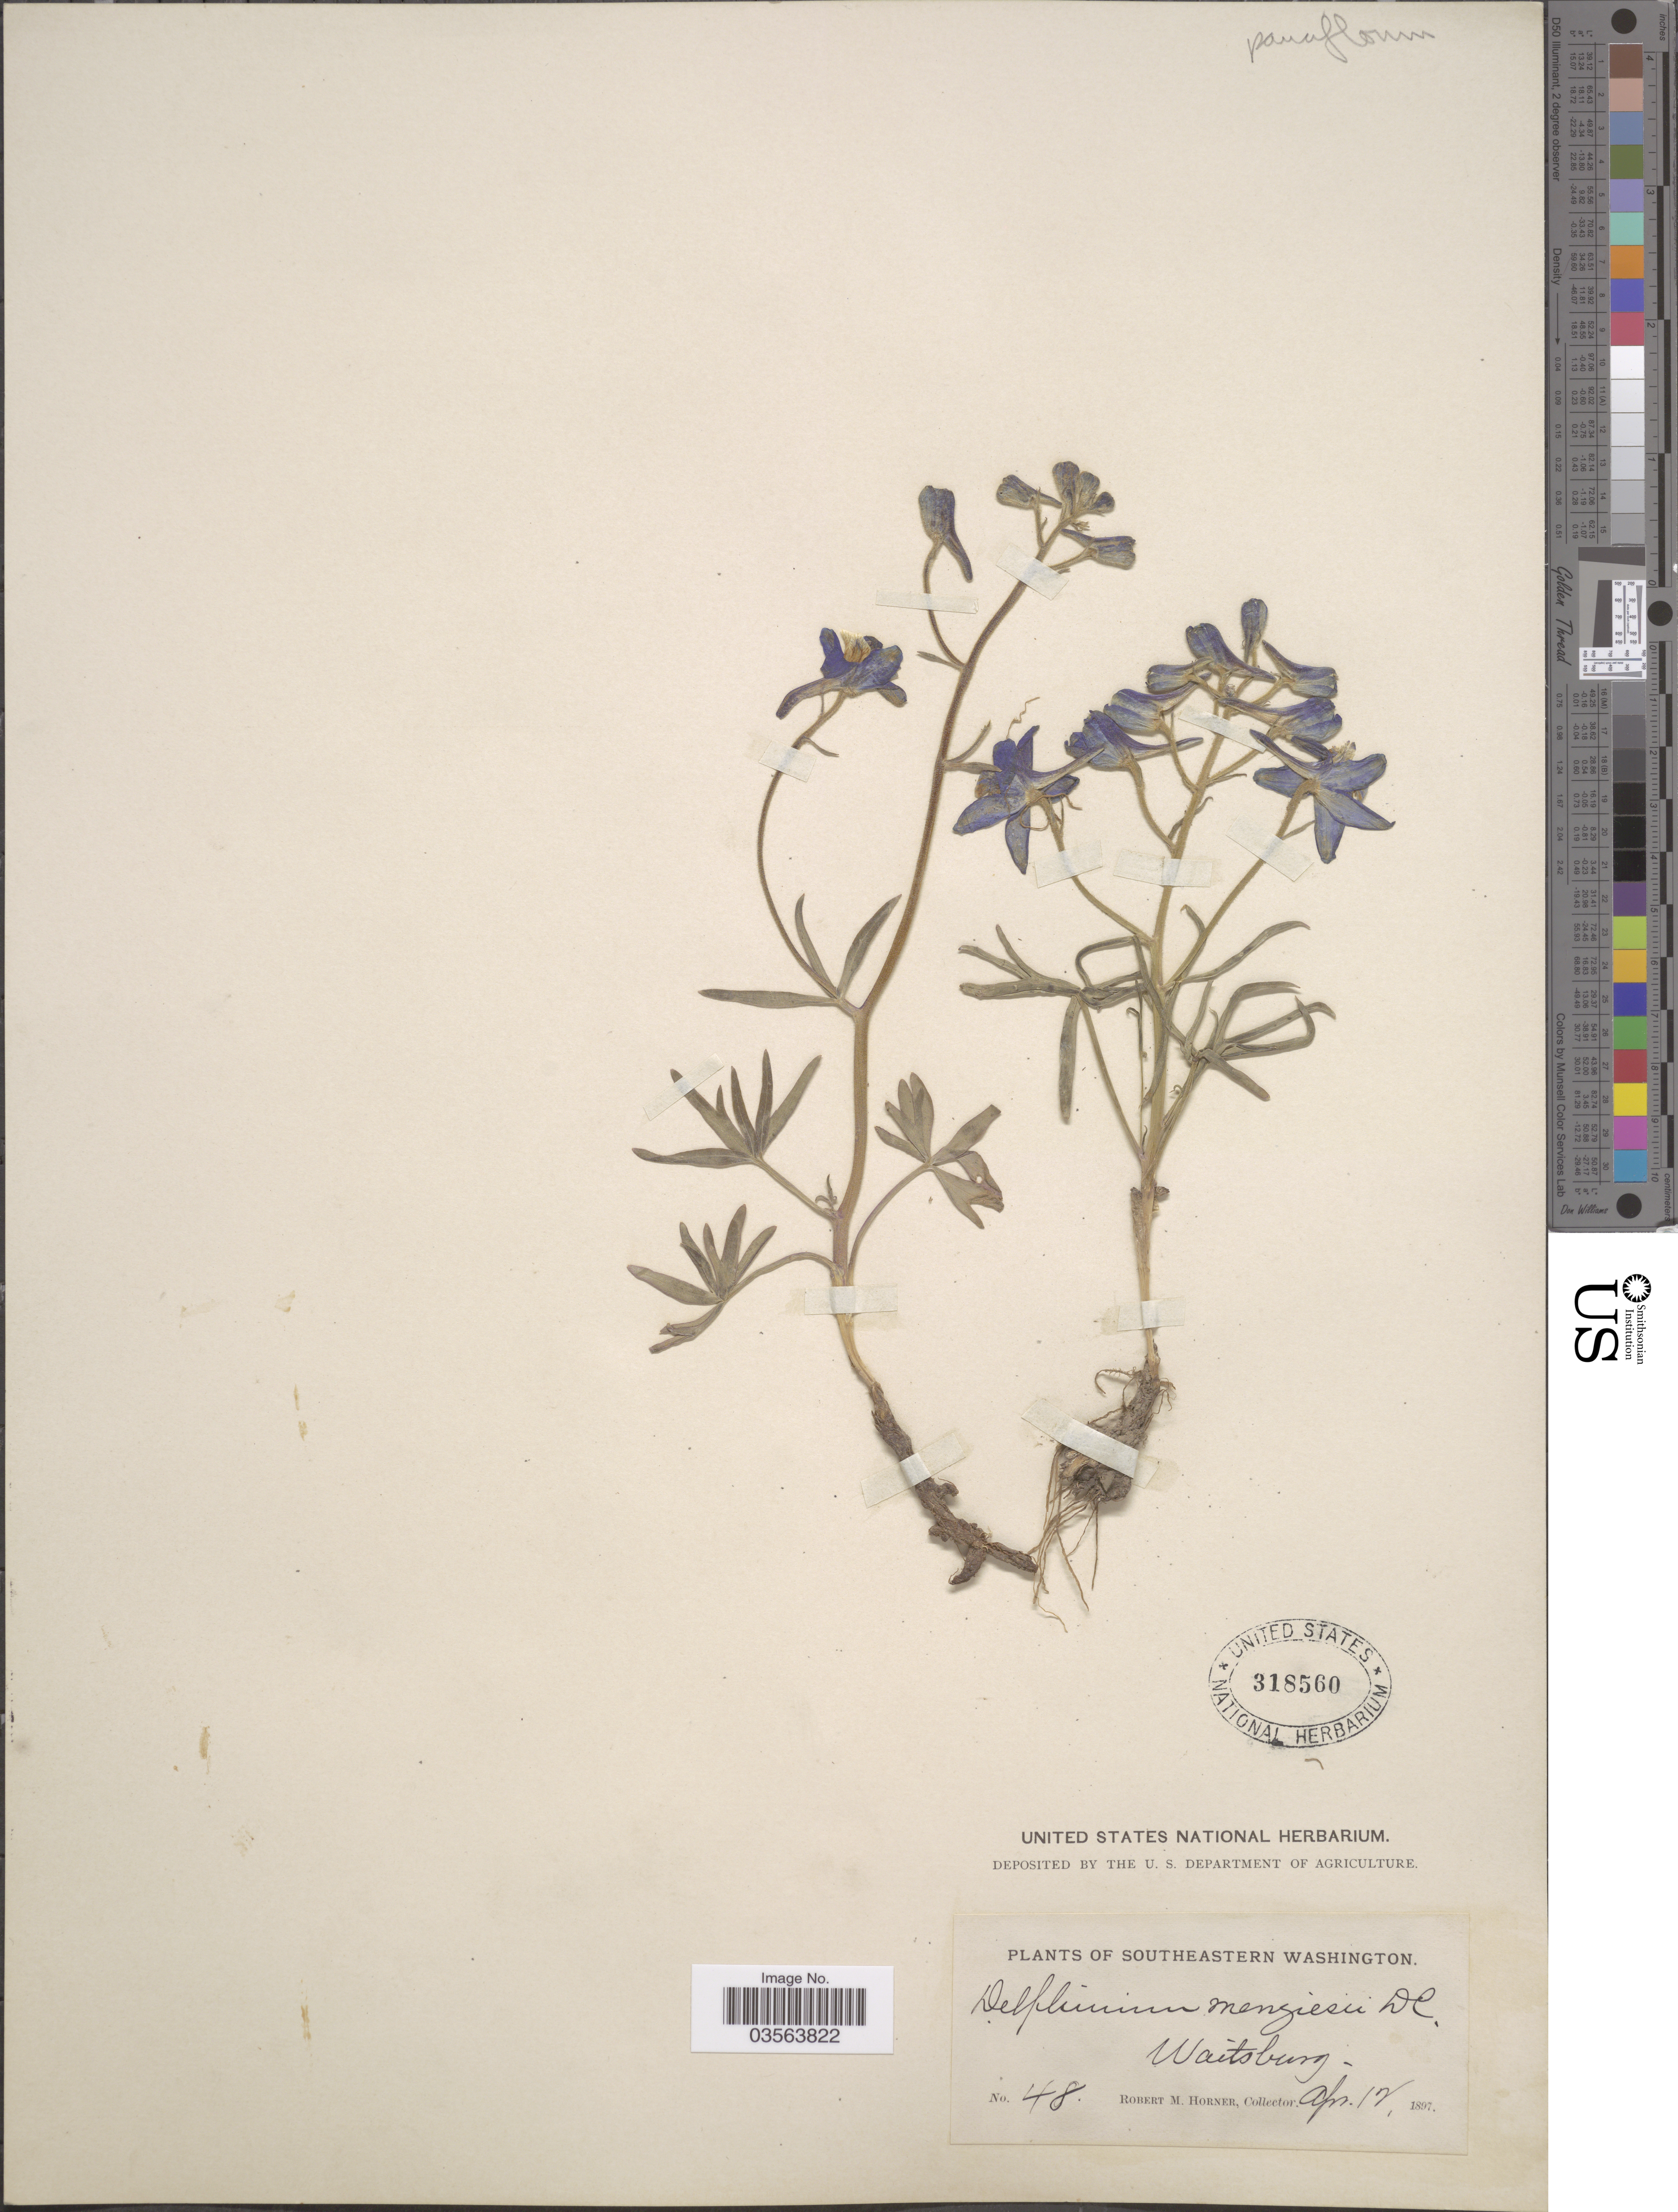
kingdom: Plantae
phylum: Tracheophyta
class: Magnoliopsida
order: Ranunculales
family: Ranunculaceae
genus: Delphinium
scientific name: Delphinium nuttallianum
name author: E. Pritz. ex Walpers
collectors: R. Horner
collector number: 48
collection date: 1897-04-12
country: United States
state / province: Washington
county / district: Walla Walla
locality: Southeastern Washington. Waitsburg.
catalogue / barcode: US 318560